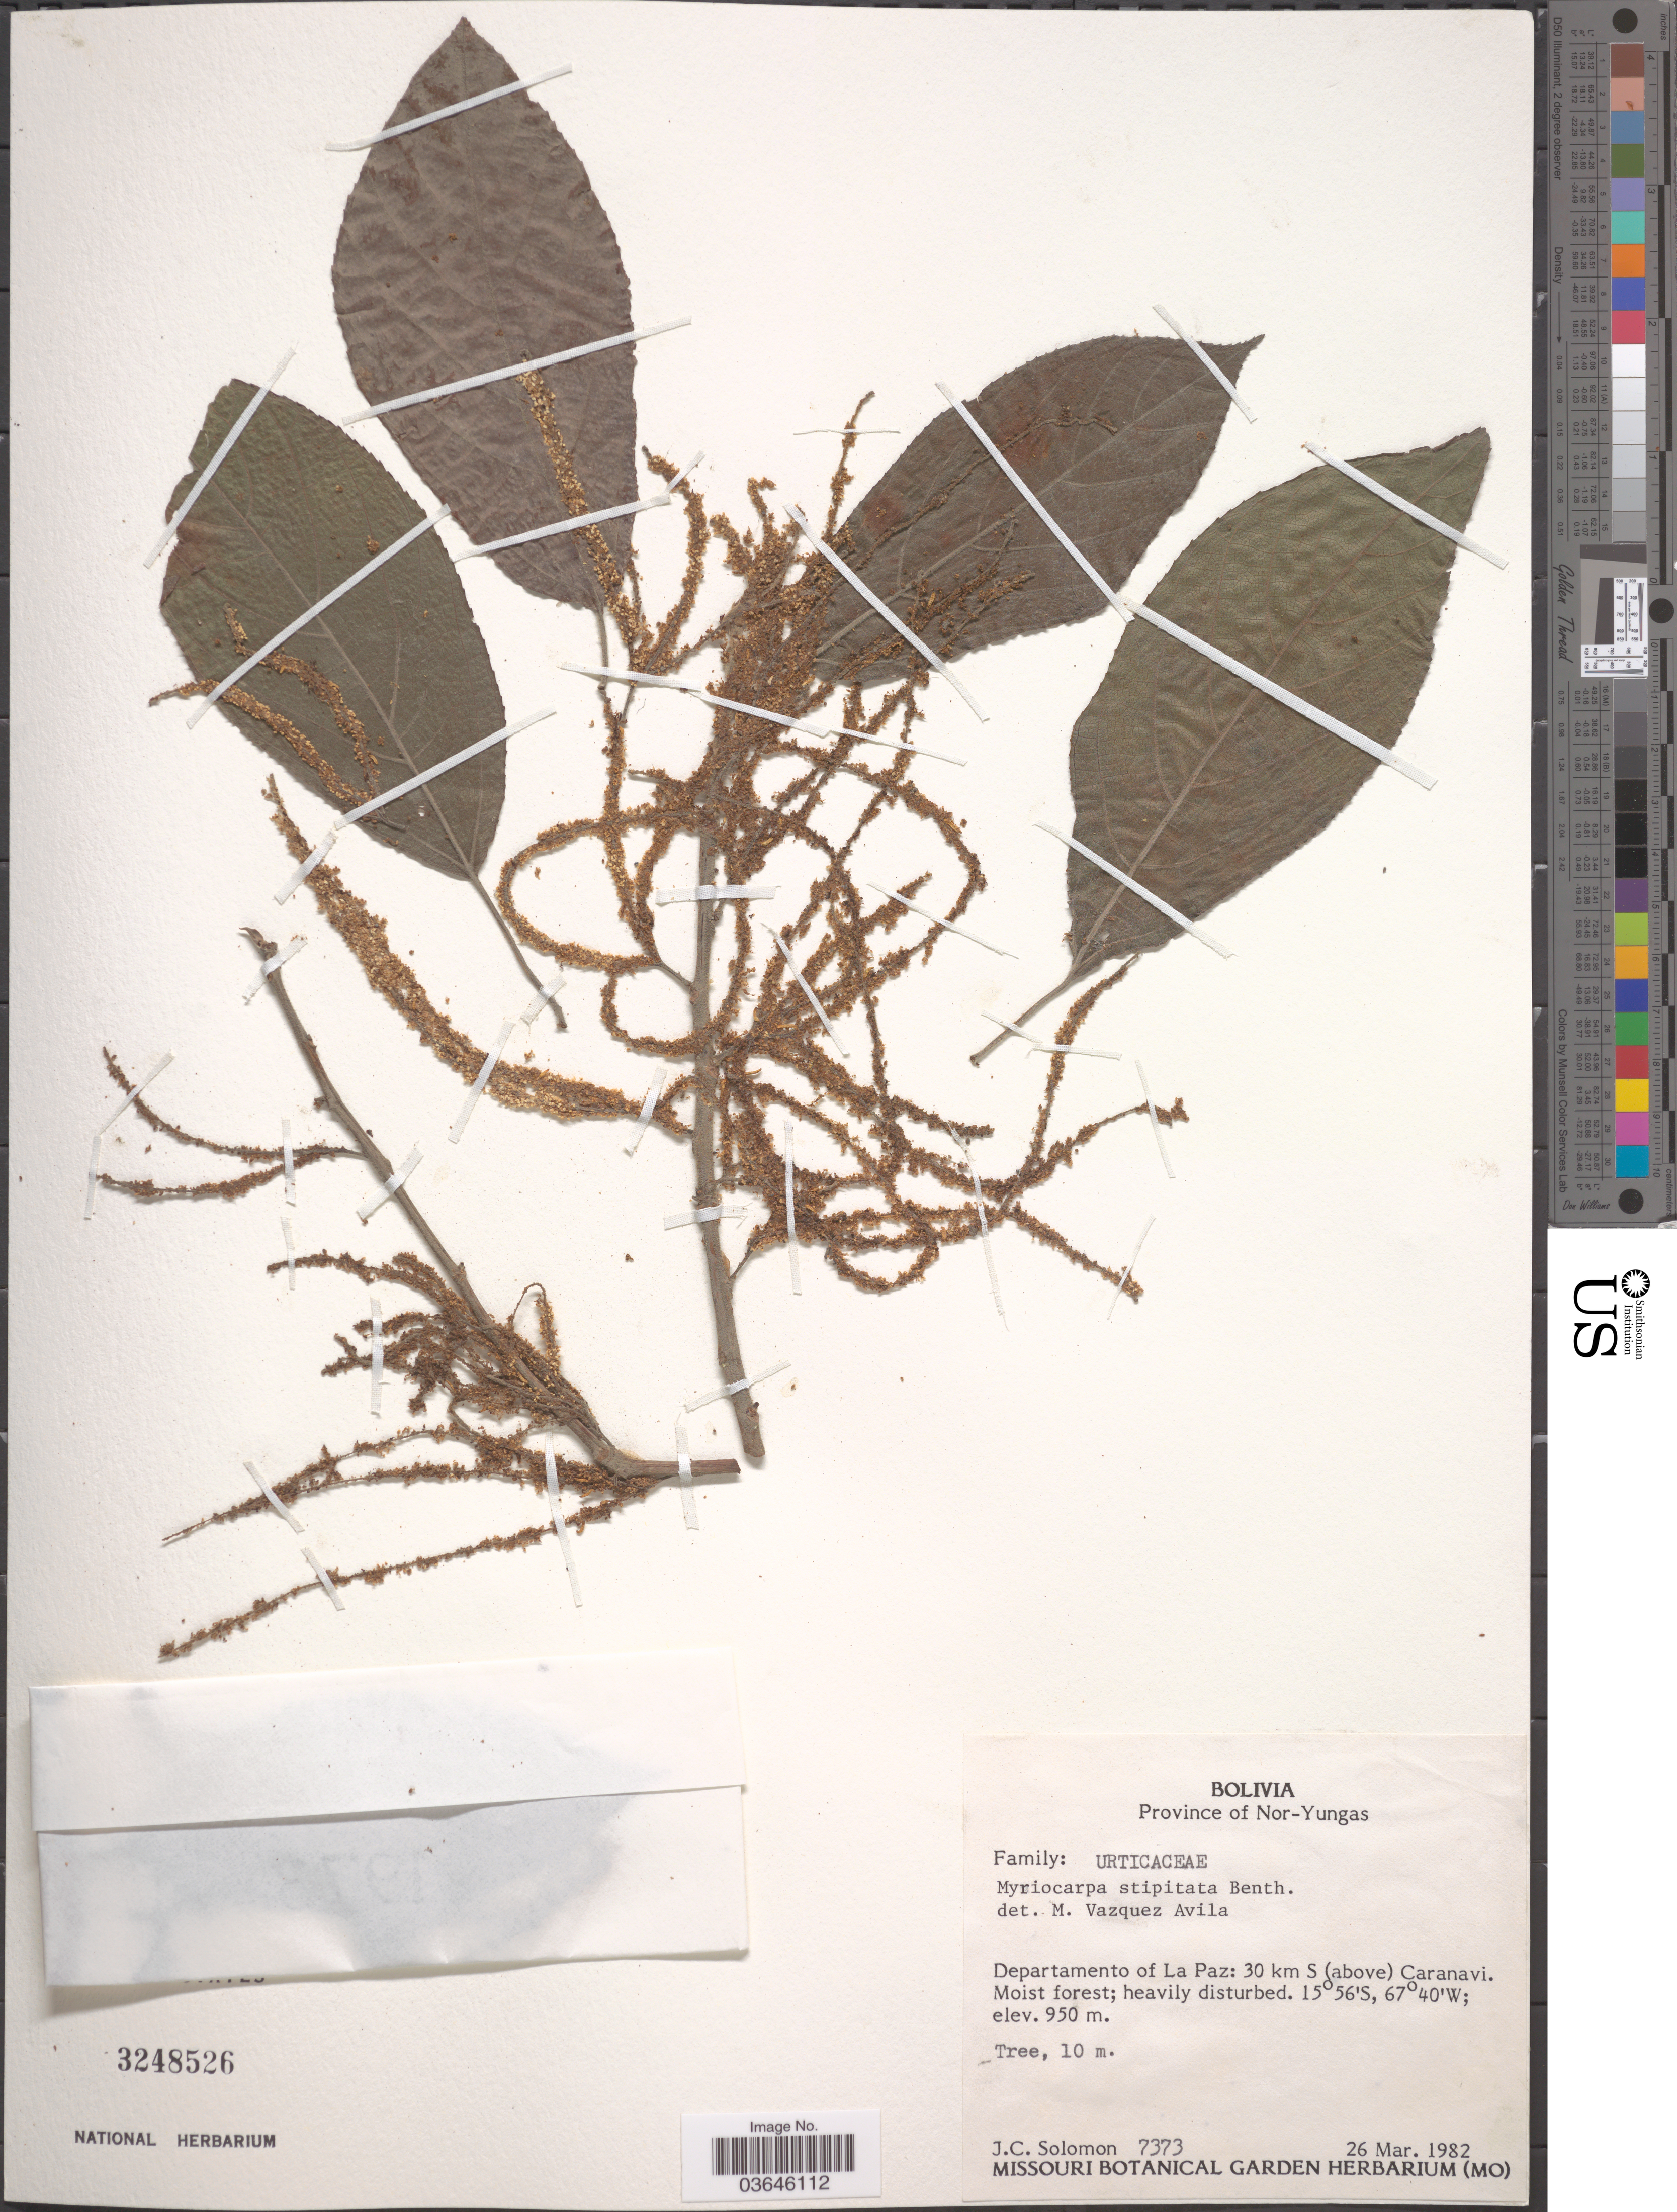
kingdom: Plantae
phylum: Tracheophyta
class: Magnoliopsida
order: Rosales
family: Urticaceae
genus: Myriocarpa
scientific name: Myriocarpa stipitata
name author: Benth.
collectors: J. C. Solomon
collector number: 7373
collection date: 1982-03-26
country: Bolivia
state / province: La Paz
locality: Province of Nor-Yungas. Departamento of La Paz: 30 km S (above) Caravani.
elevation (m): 950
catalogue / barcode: US 3248526